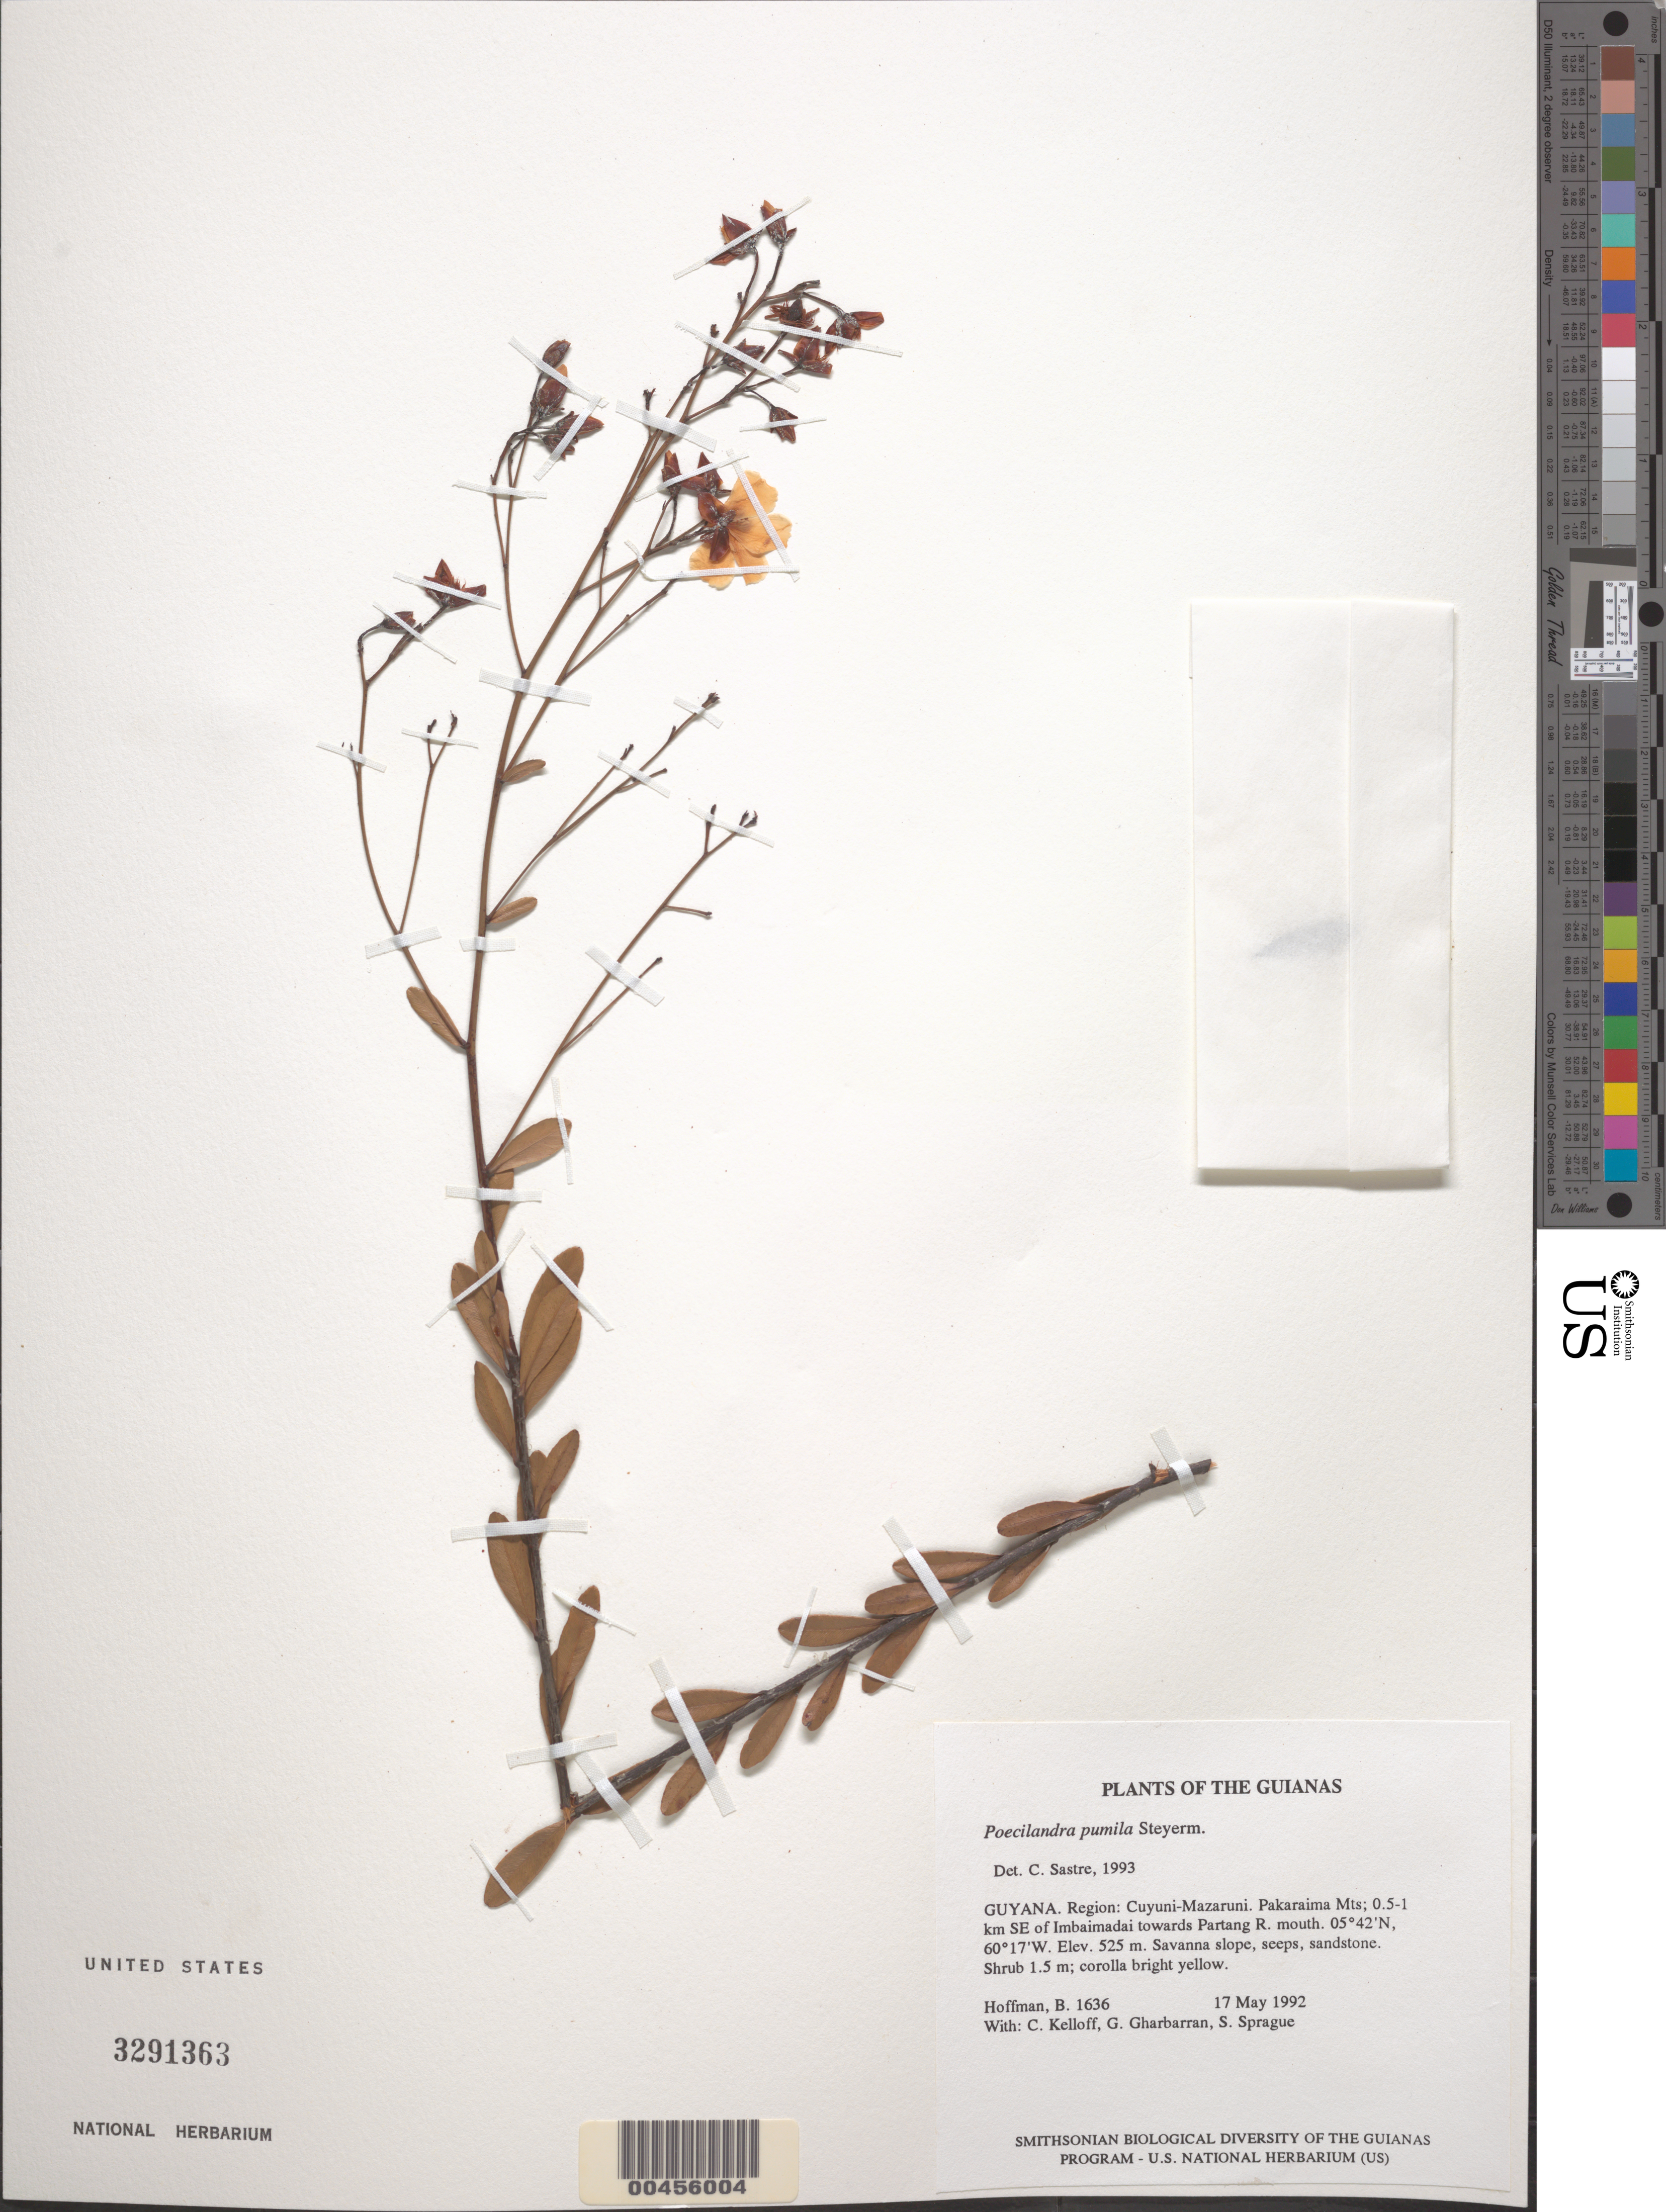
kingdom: Plantae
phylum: Tracheophyta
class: Magnoliopsida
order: Malpighiales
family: Ochnaceae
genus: Poecilandra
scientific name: Poecilandra pumila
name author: Steyerm.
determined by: Sastre, C. H. L.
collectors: B. Hoffman, C. L. Kelloff, G. Gharbarran & S. Sprague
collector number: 1636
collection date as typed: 17 May 1992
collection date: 1992-05-17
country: Guyana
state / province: Cuyuni-Mazaruni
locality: Pakaraima Mts; 0.5-1 km SE of Imbaimadai towards Partang River mouth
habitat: Savanna slope, seeps, sandstone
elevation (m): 525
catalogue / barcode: US 3291363